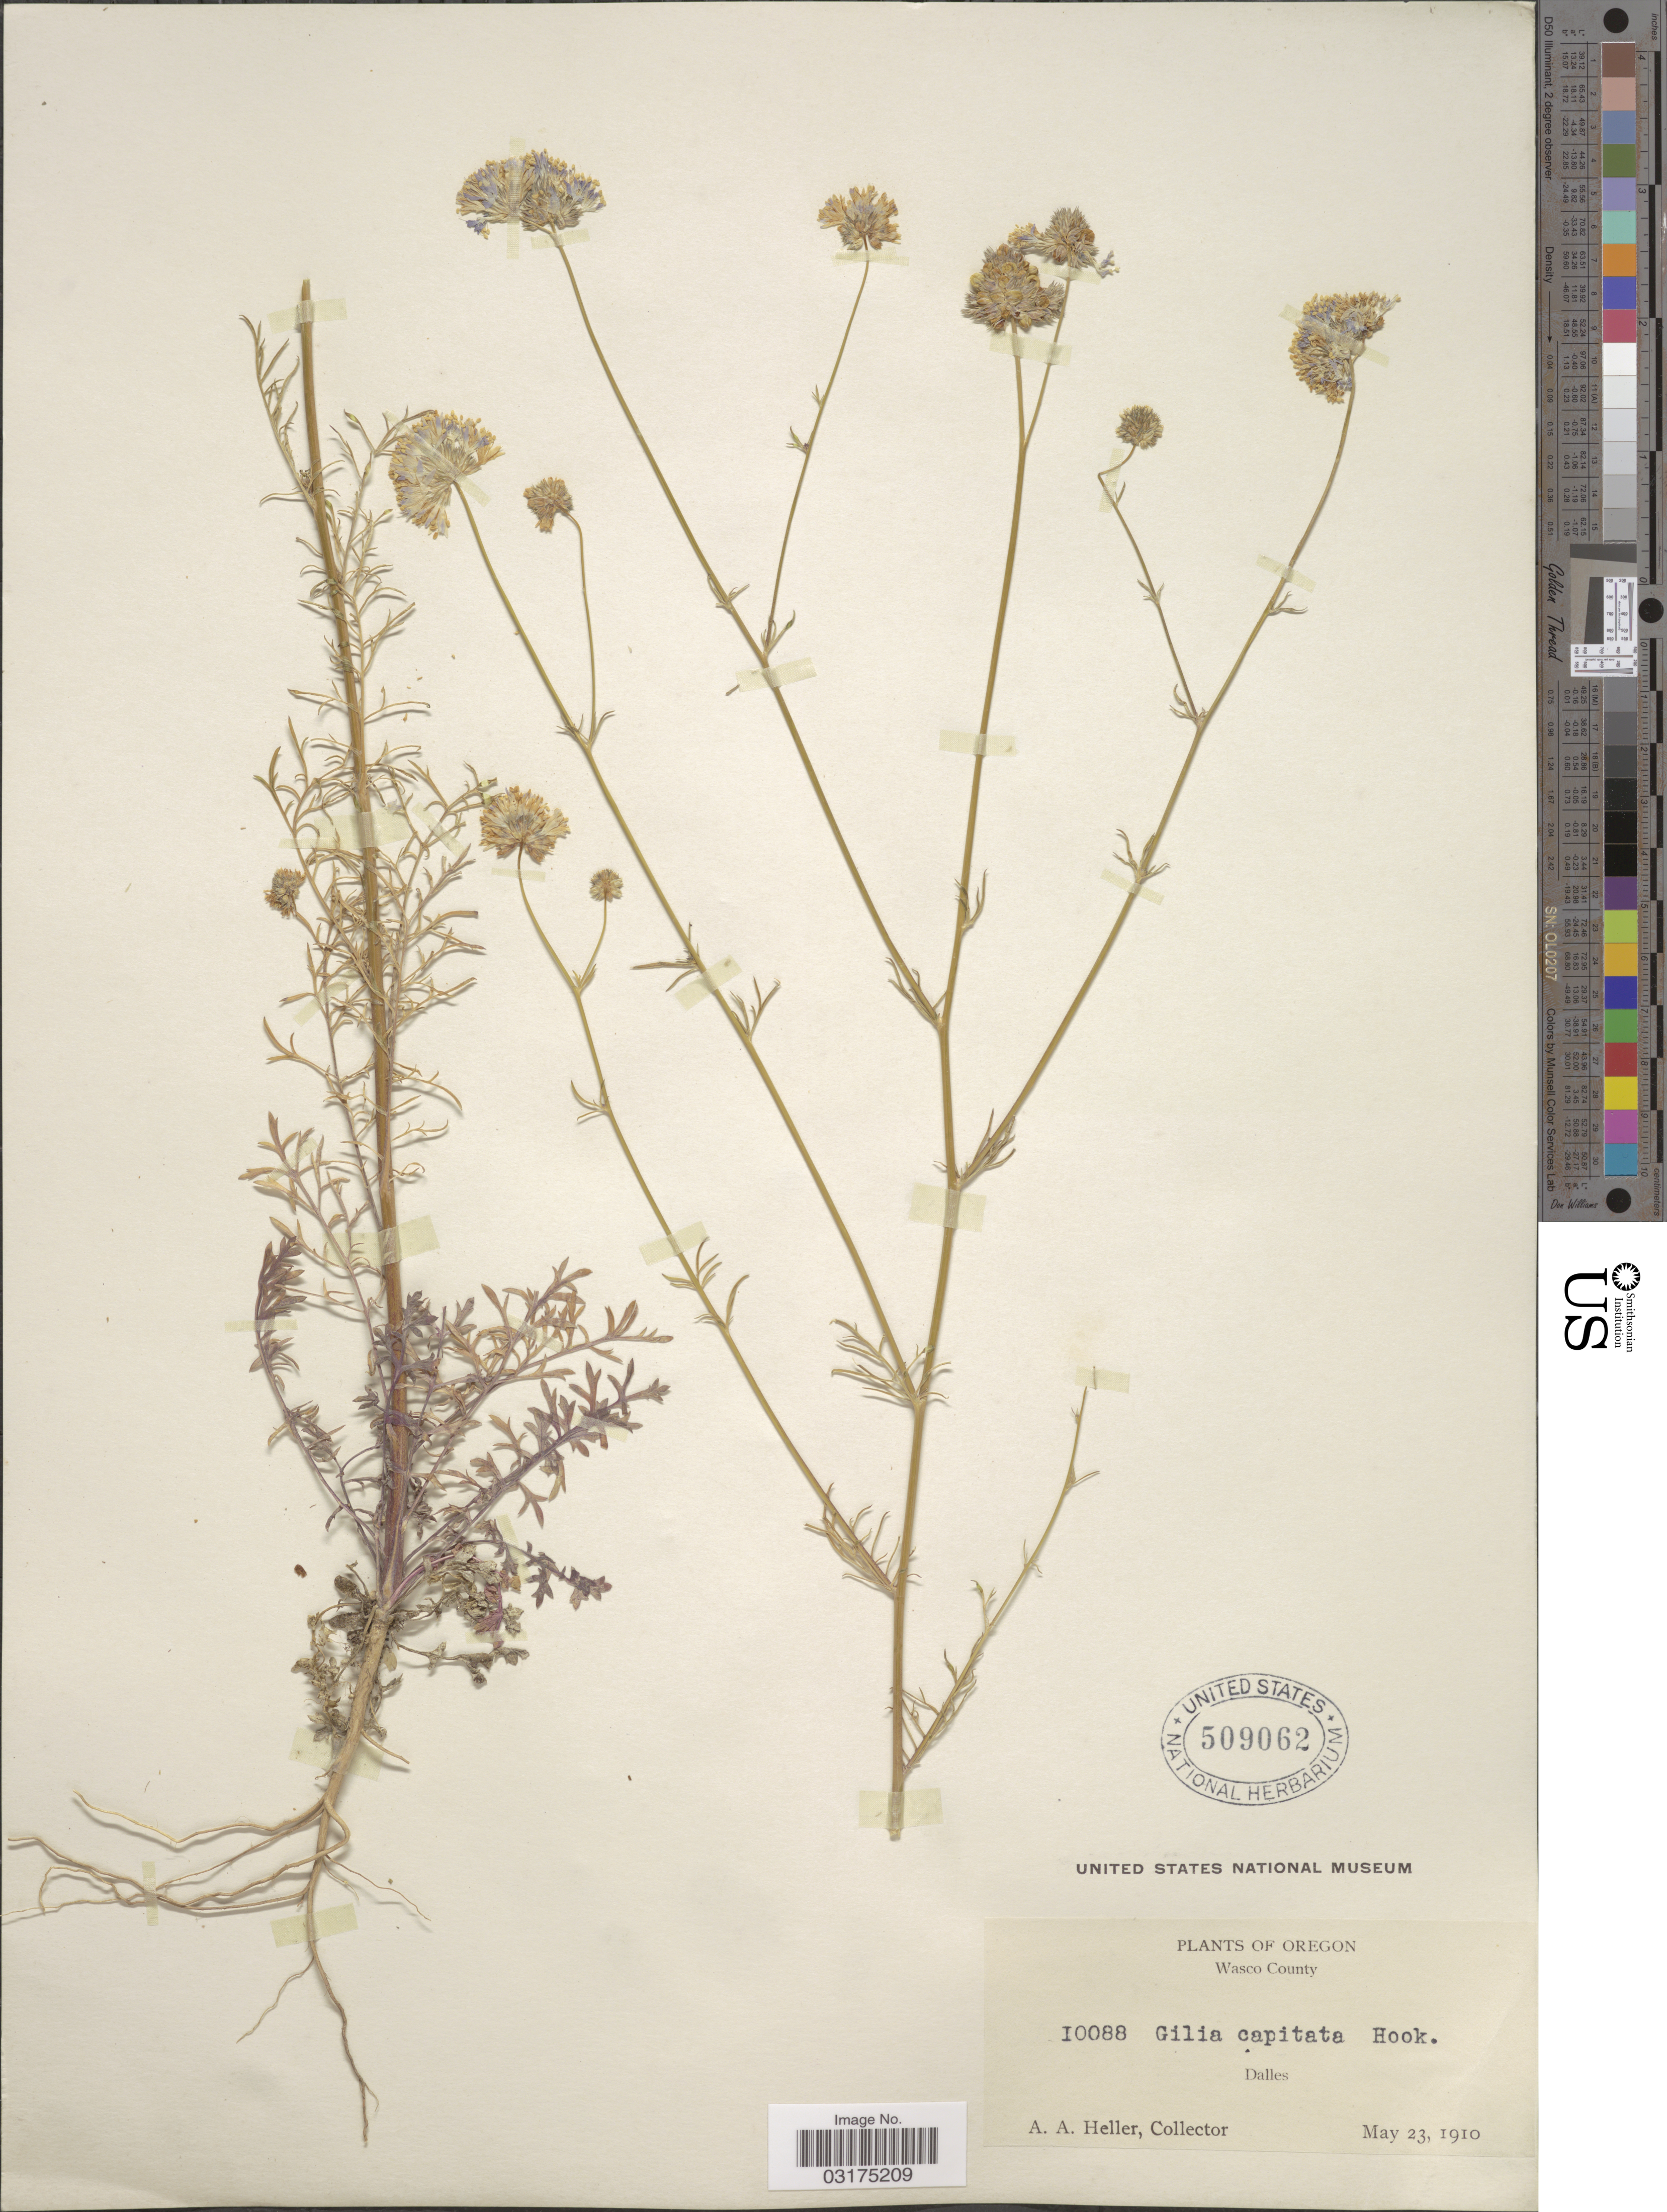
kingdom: Plantae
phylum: Tracheophyta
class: Magnoliopsida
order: Ericales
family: Polemoniaceae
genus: Gilia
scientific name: Gilia capitata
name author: Sims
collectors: A. A. Heller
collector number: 10088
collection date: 1910-05-23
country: United States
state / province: Oregon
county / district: Wasco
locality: Wasco County, Dalles.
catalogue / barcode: US 509062